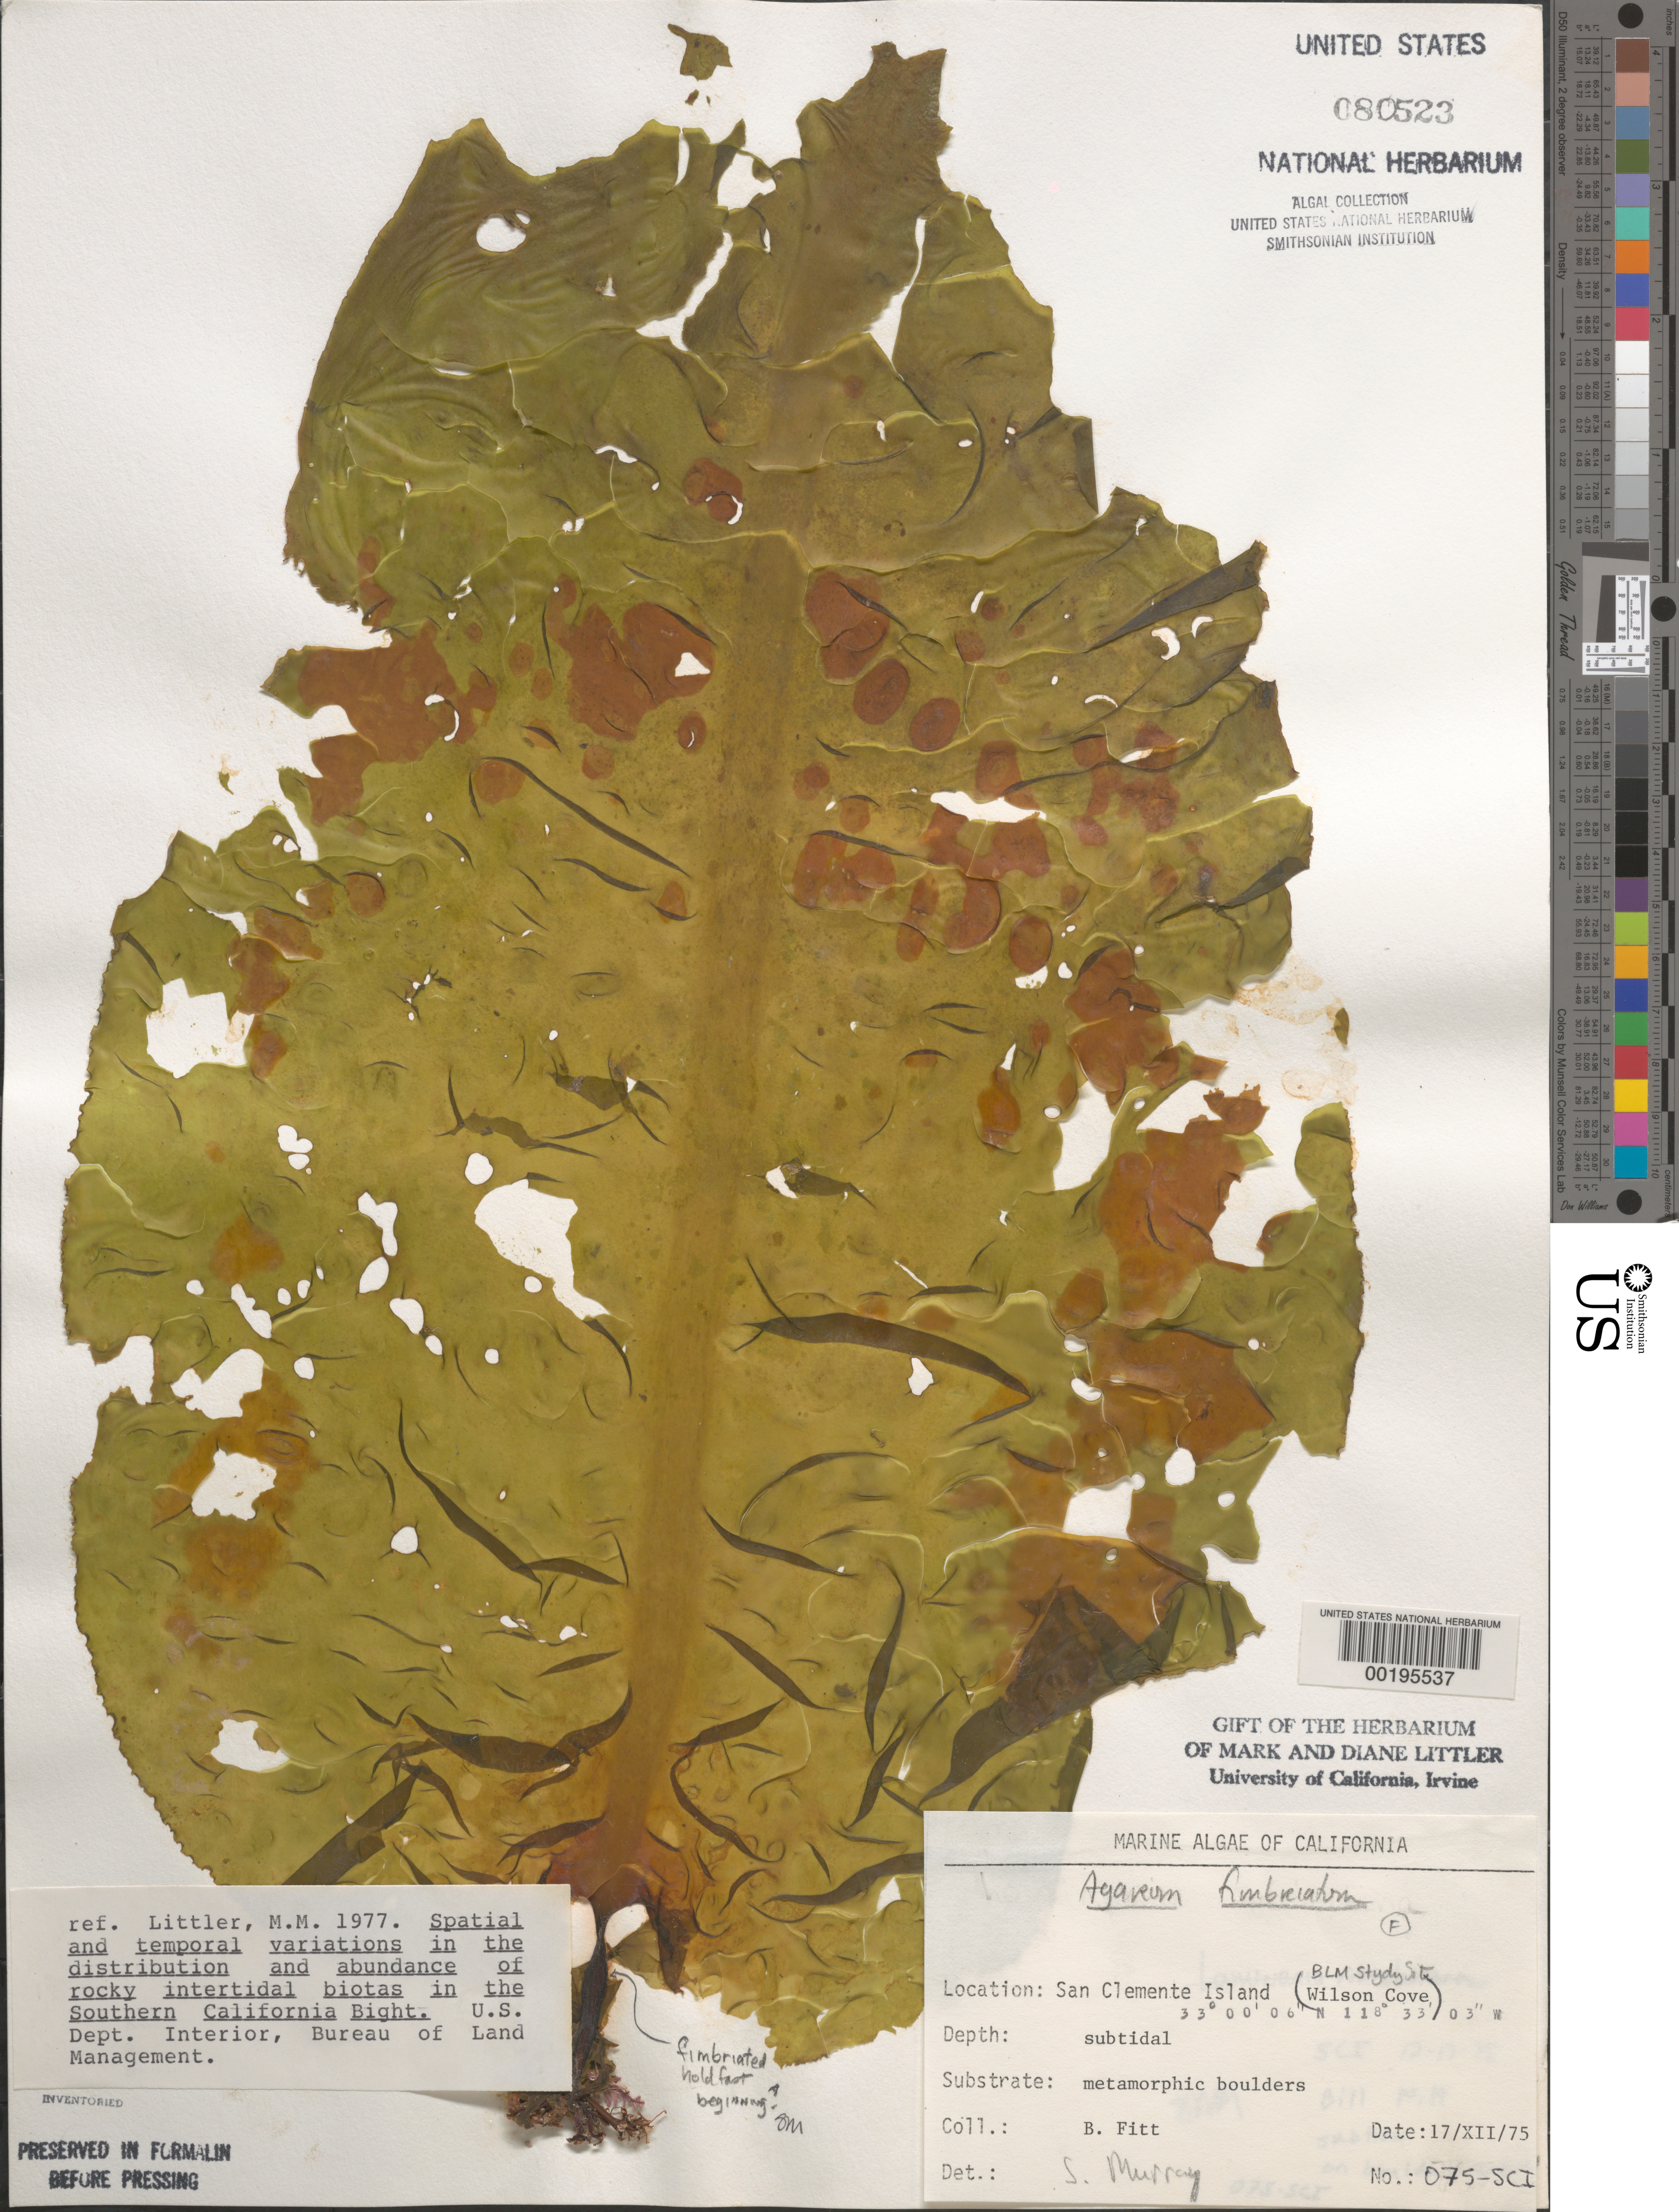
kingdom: Chromista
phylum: Ochrophyta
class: Phaeophyceae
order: Laminariales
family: Agaraceae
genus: Neoagarum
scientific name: Neoagarum fimbriatum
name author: (Harvey) H.Kawai & Hanyuda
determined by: Algae name updating Project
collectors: W. Fitt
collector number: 075-SCI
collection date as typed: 17 Dec 1975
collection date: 1975-12-17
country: United States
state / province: California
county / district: Los Angeles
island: San Clemente Island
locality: Wilson Cove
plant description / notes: BLM-SOCALBIGHT Rocky Intertidal Survey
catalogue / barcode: US 80523